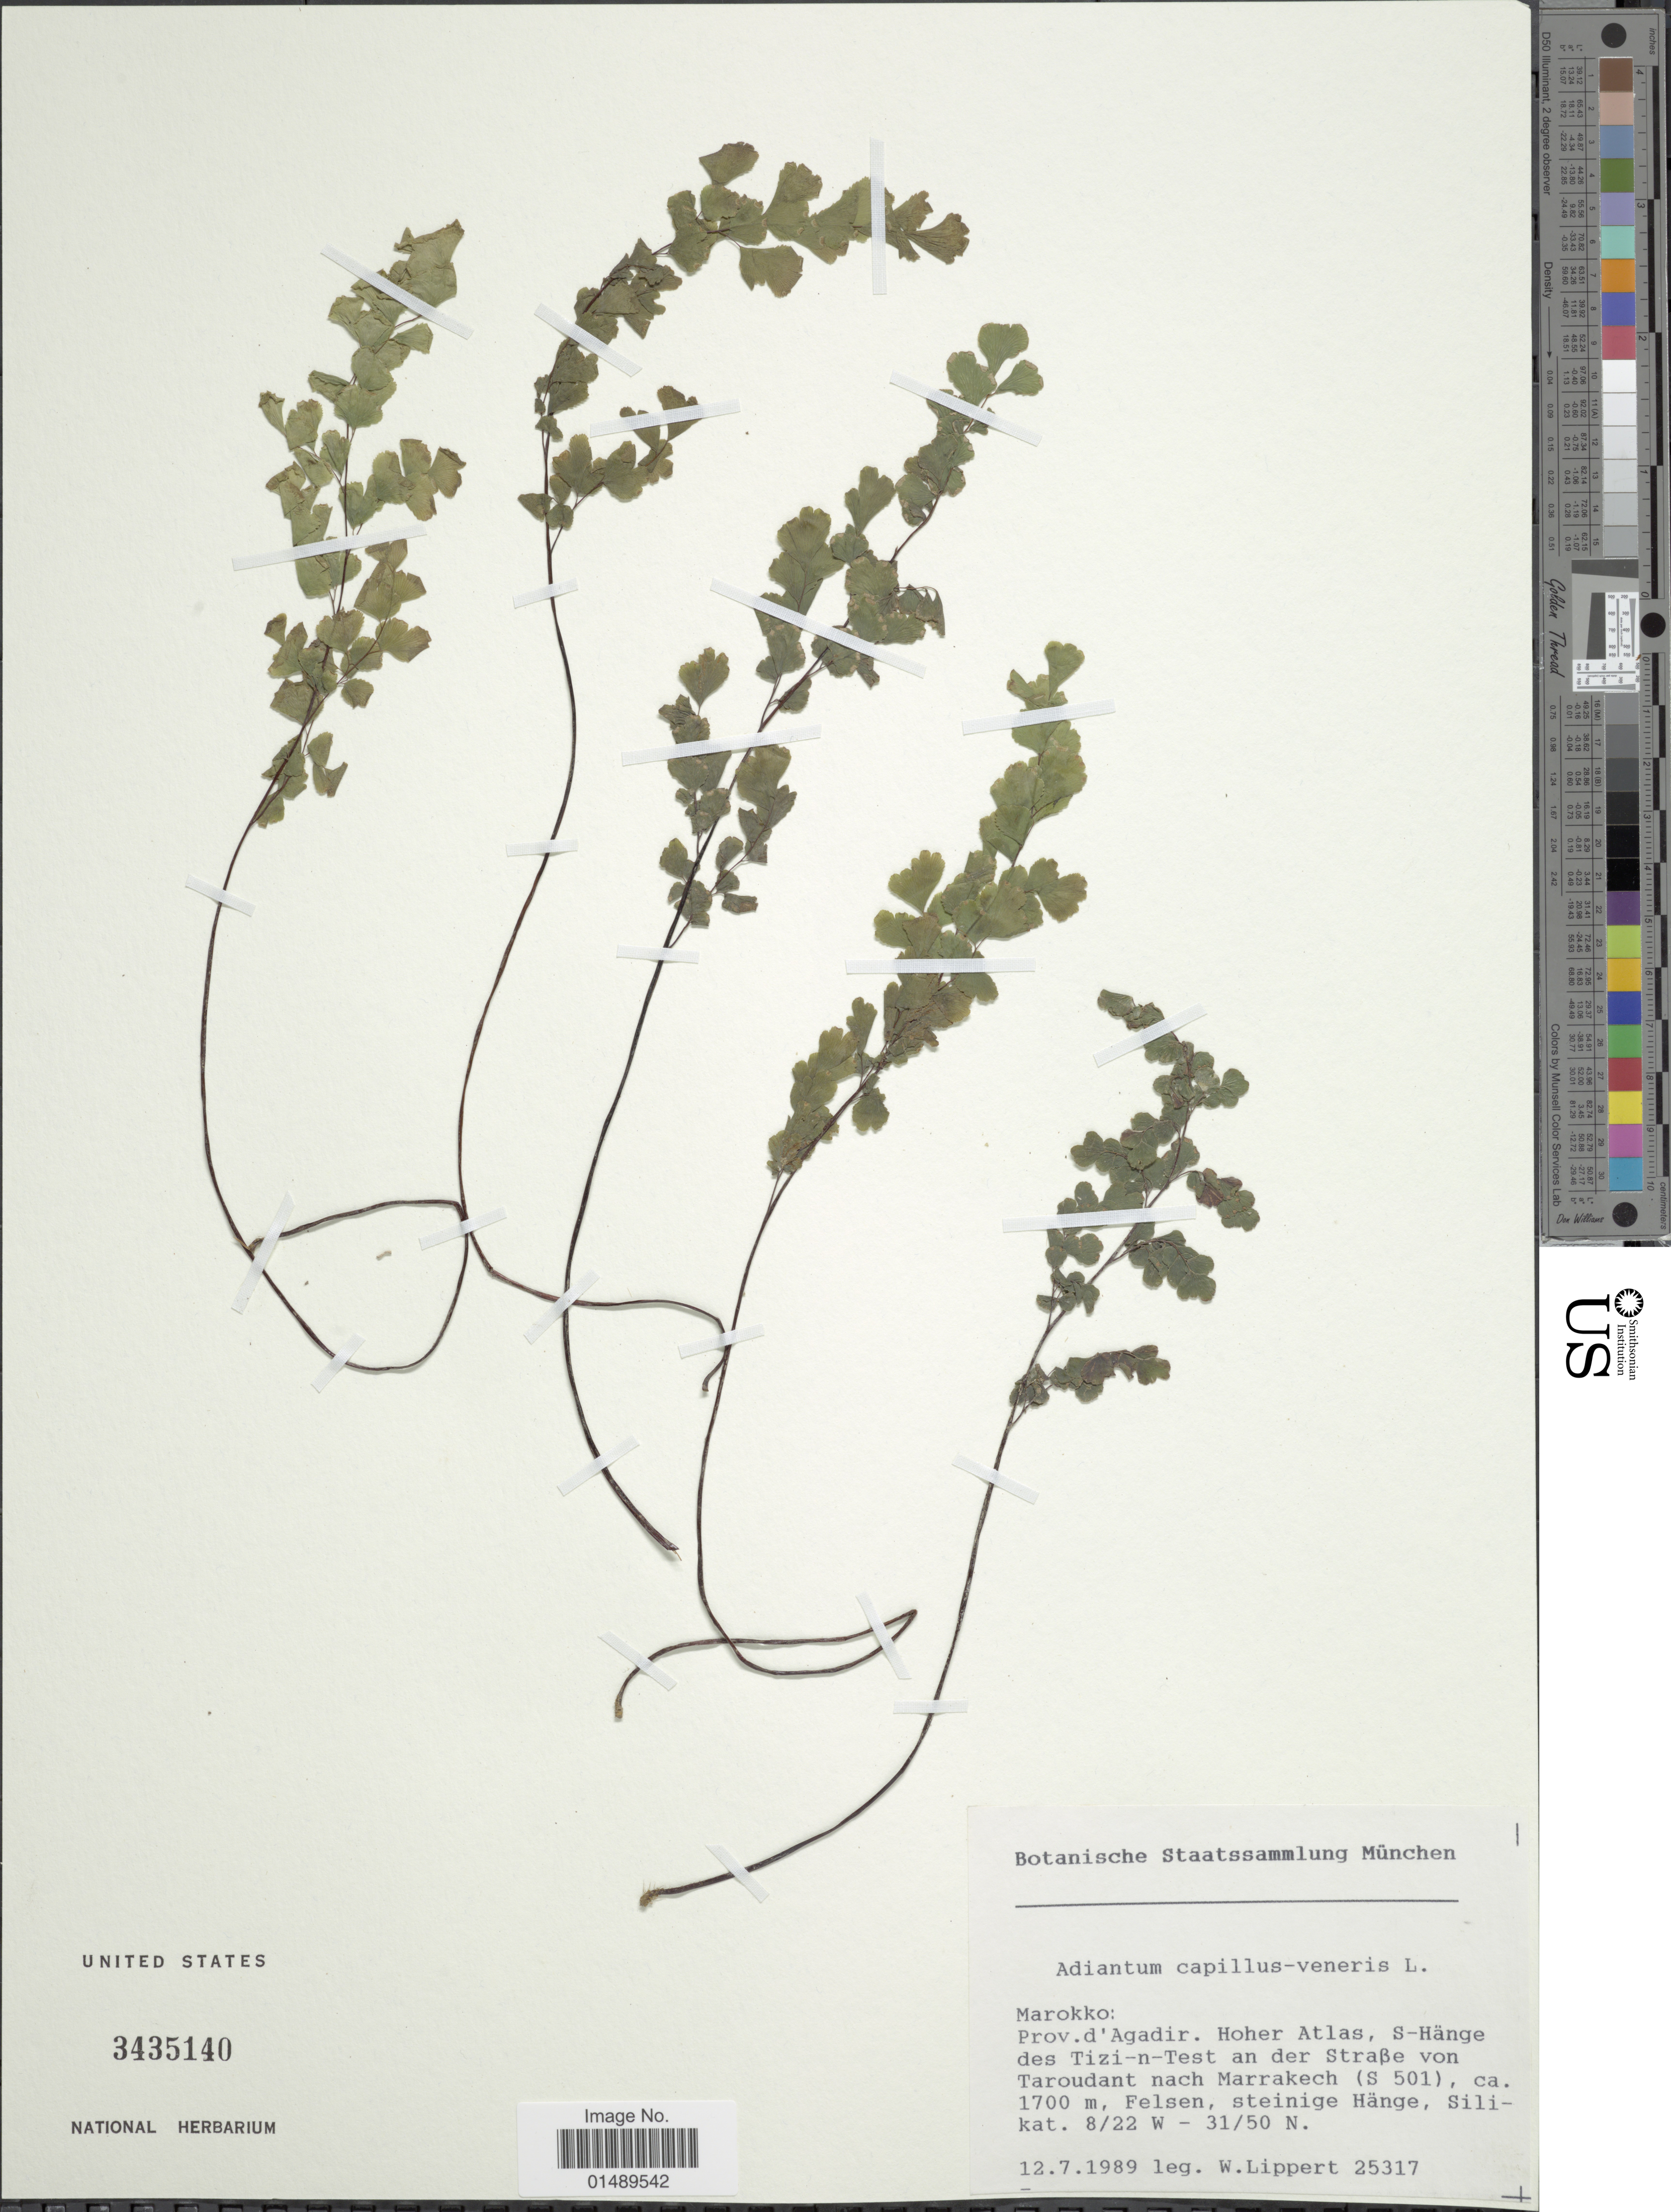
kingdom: Plantae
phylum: Tracheophyta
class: Polypodiopsida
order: Polypodiales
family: Pteridaceae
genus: Adiantum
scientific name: Adiantum capillus-veneris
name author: L.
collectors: W. Lippert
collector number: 25317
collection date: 1989-07-12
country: Morocco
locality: Prov. D'Agadir, Hoher Atlas, S-Hange des Tizi-n-Test an der Strabe von Taroudant nach Marrakech ( S 501), ca. 1700 m, Felsen, steinige Hange, Sili-kat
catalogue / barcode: US 3435140